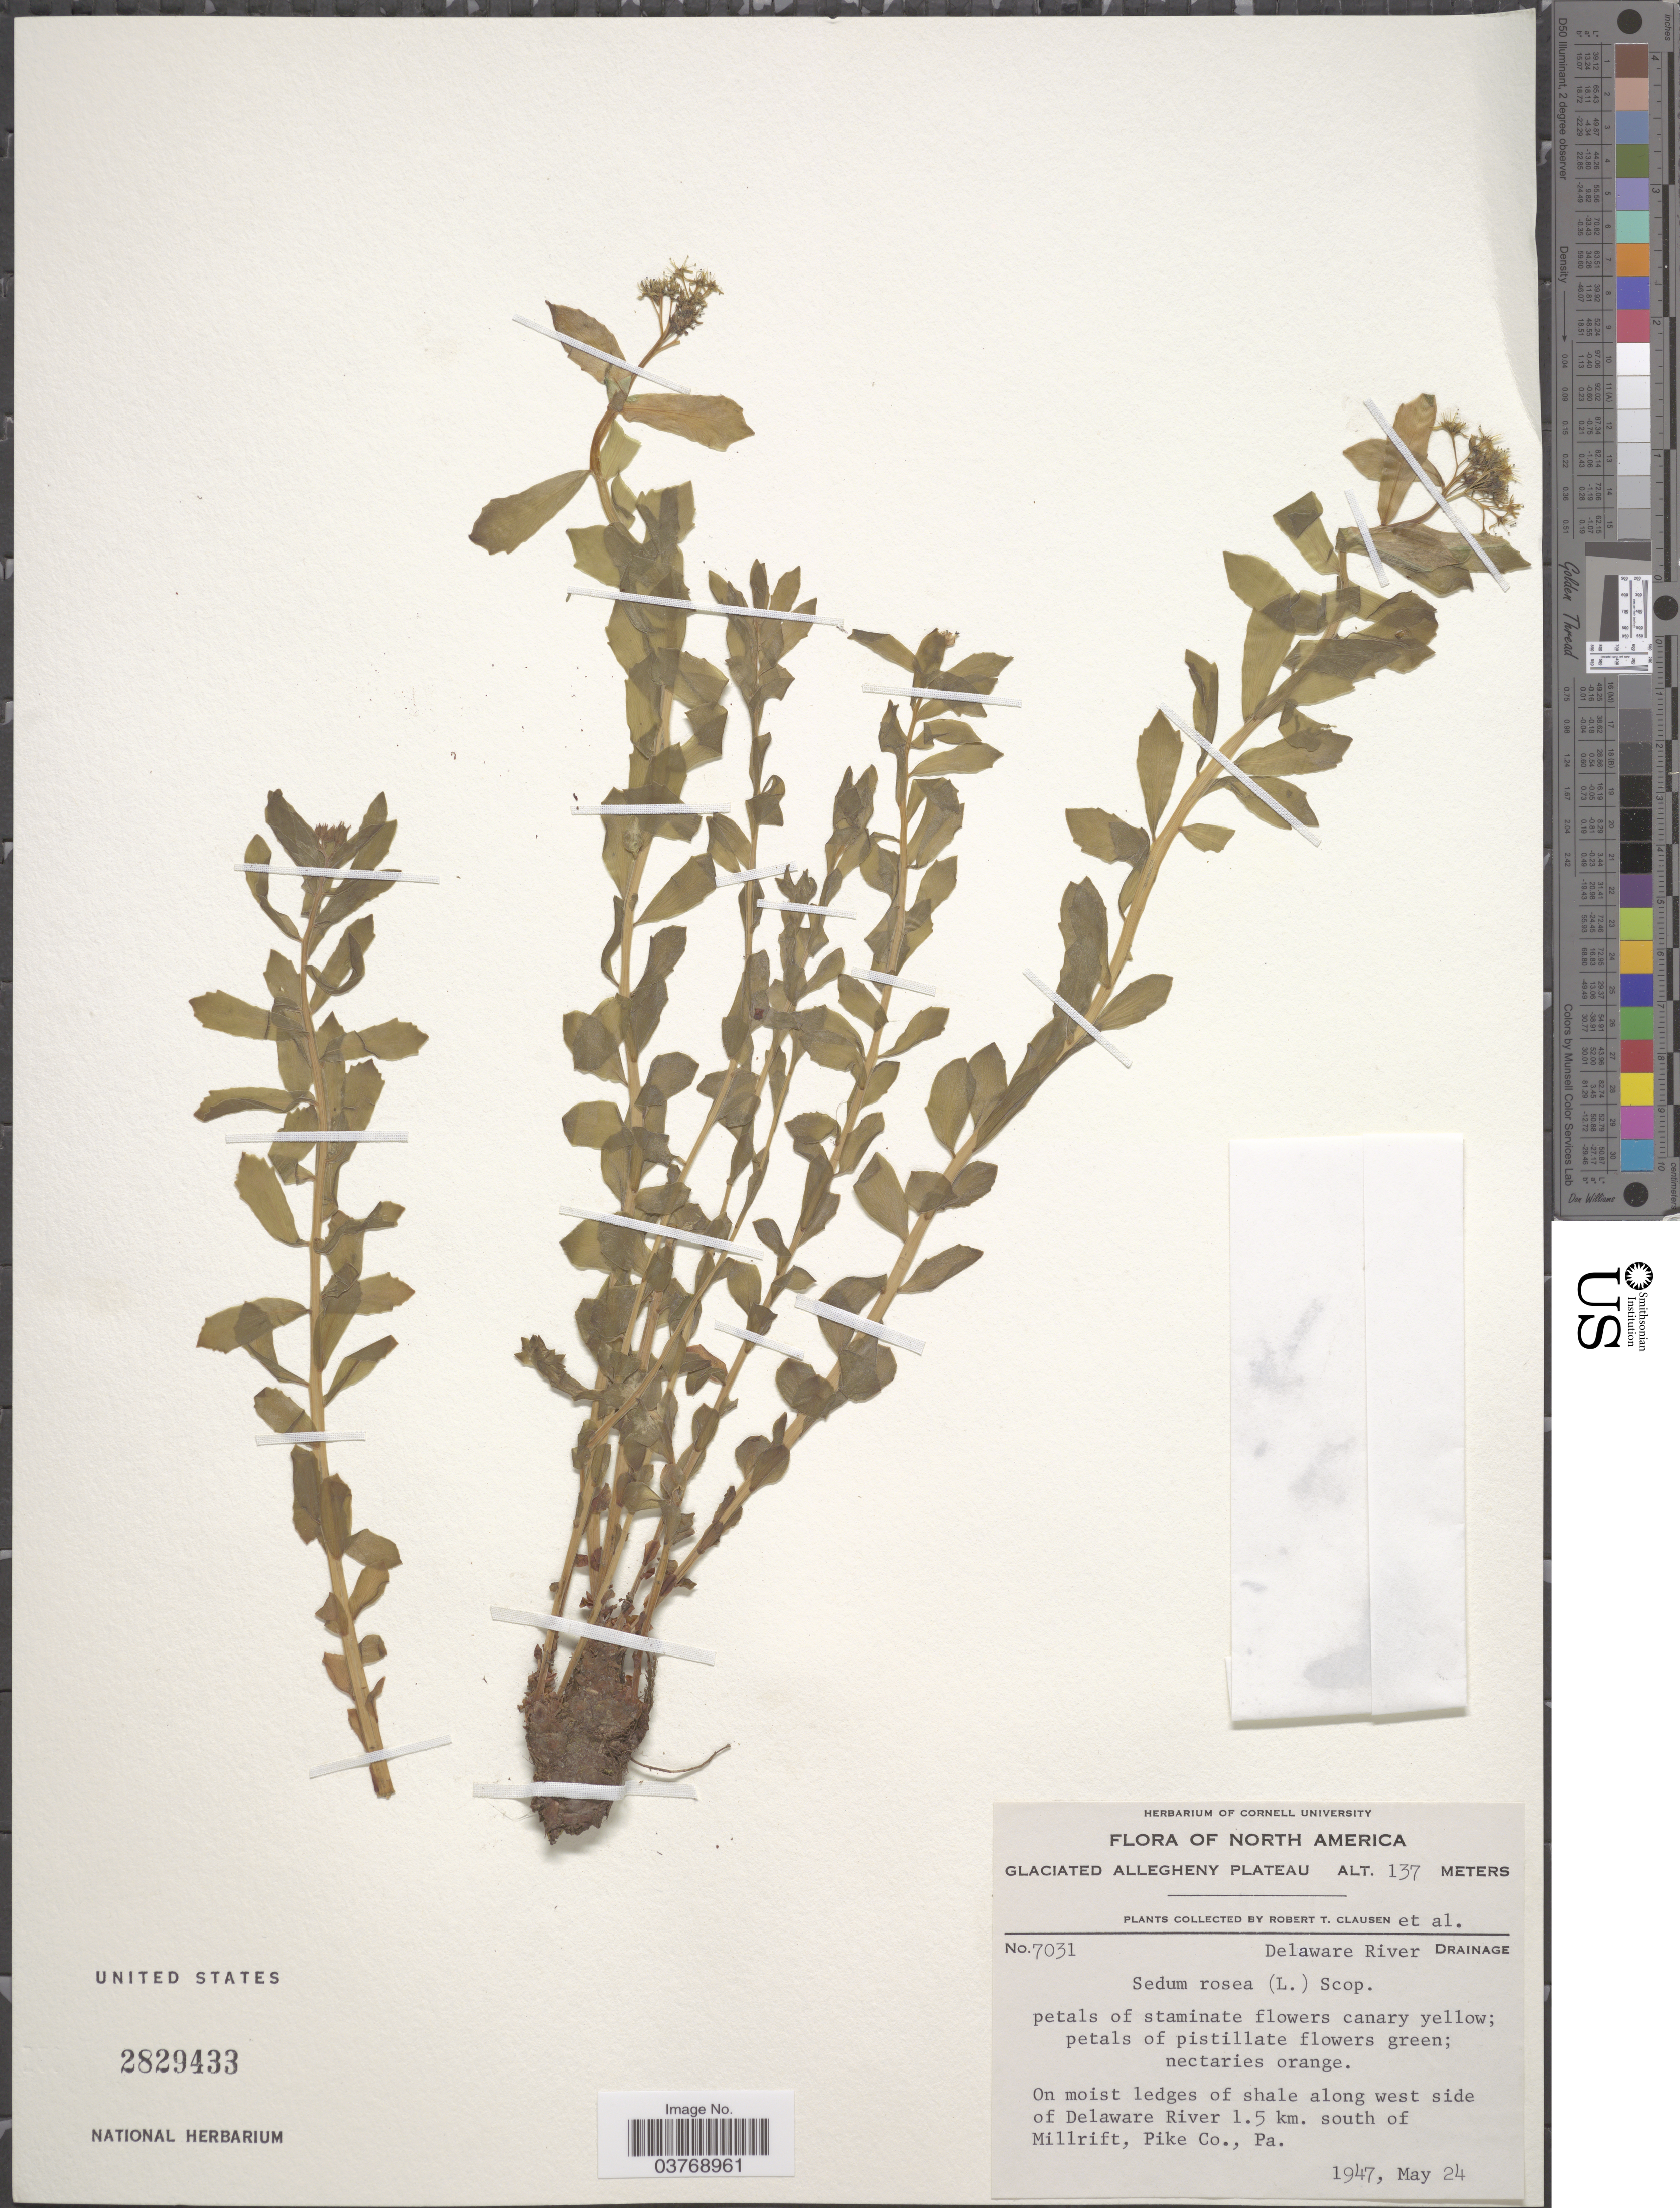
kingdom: Plantae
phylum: Tracheophyta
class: Magnoliopsida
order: Saxifragales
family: Crassulaceae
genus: Rhodiola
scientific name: Rhodiola rosea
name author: L.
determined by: Strong, Mark T., (BOT), Smithsonian Institution - National Museum of Natural History (UNITED STATES)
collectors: R. T. Clausen & et al.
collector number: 7031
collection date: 1947-05-24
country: United States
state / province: Pennsylvania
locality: Glaciated Allegheny Plateau. Delaware River Drainage. Along west side of Delaware River 1.5 km. south of Millrift, Pike Co.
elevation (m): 137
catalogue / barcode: US 2829433